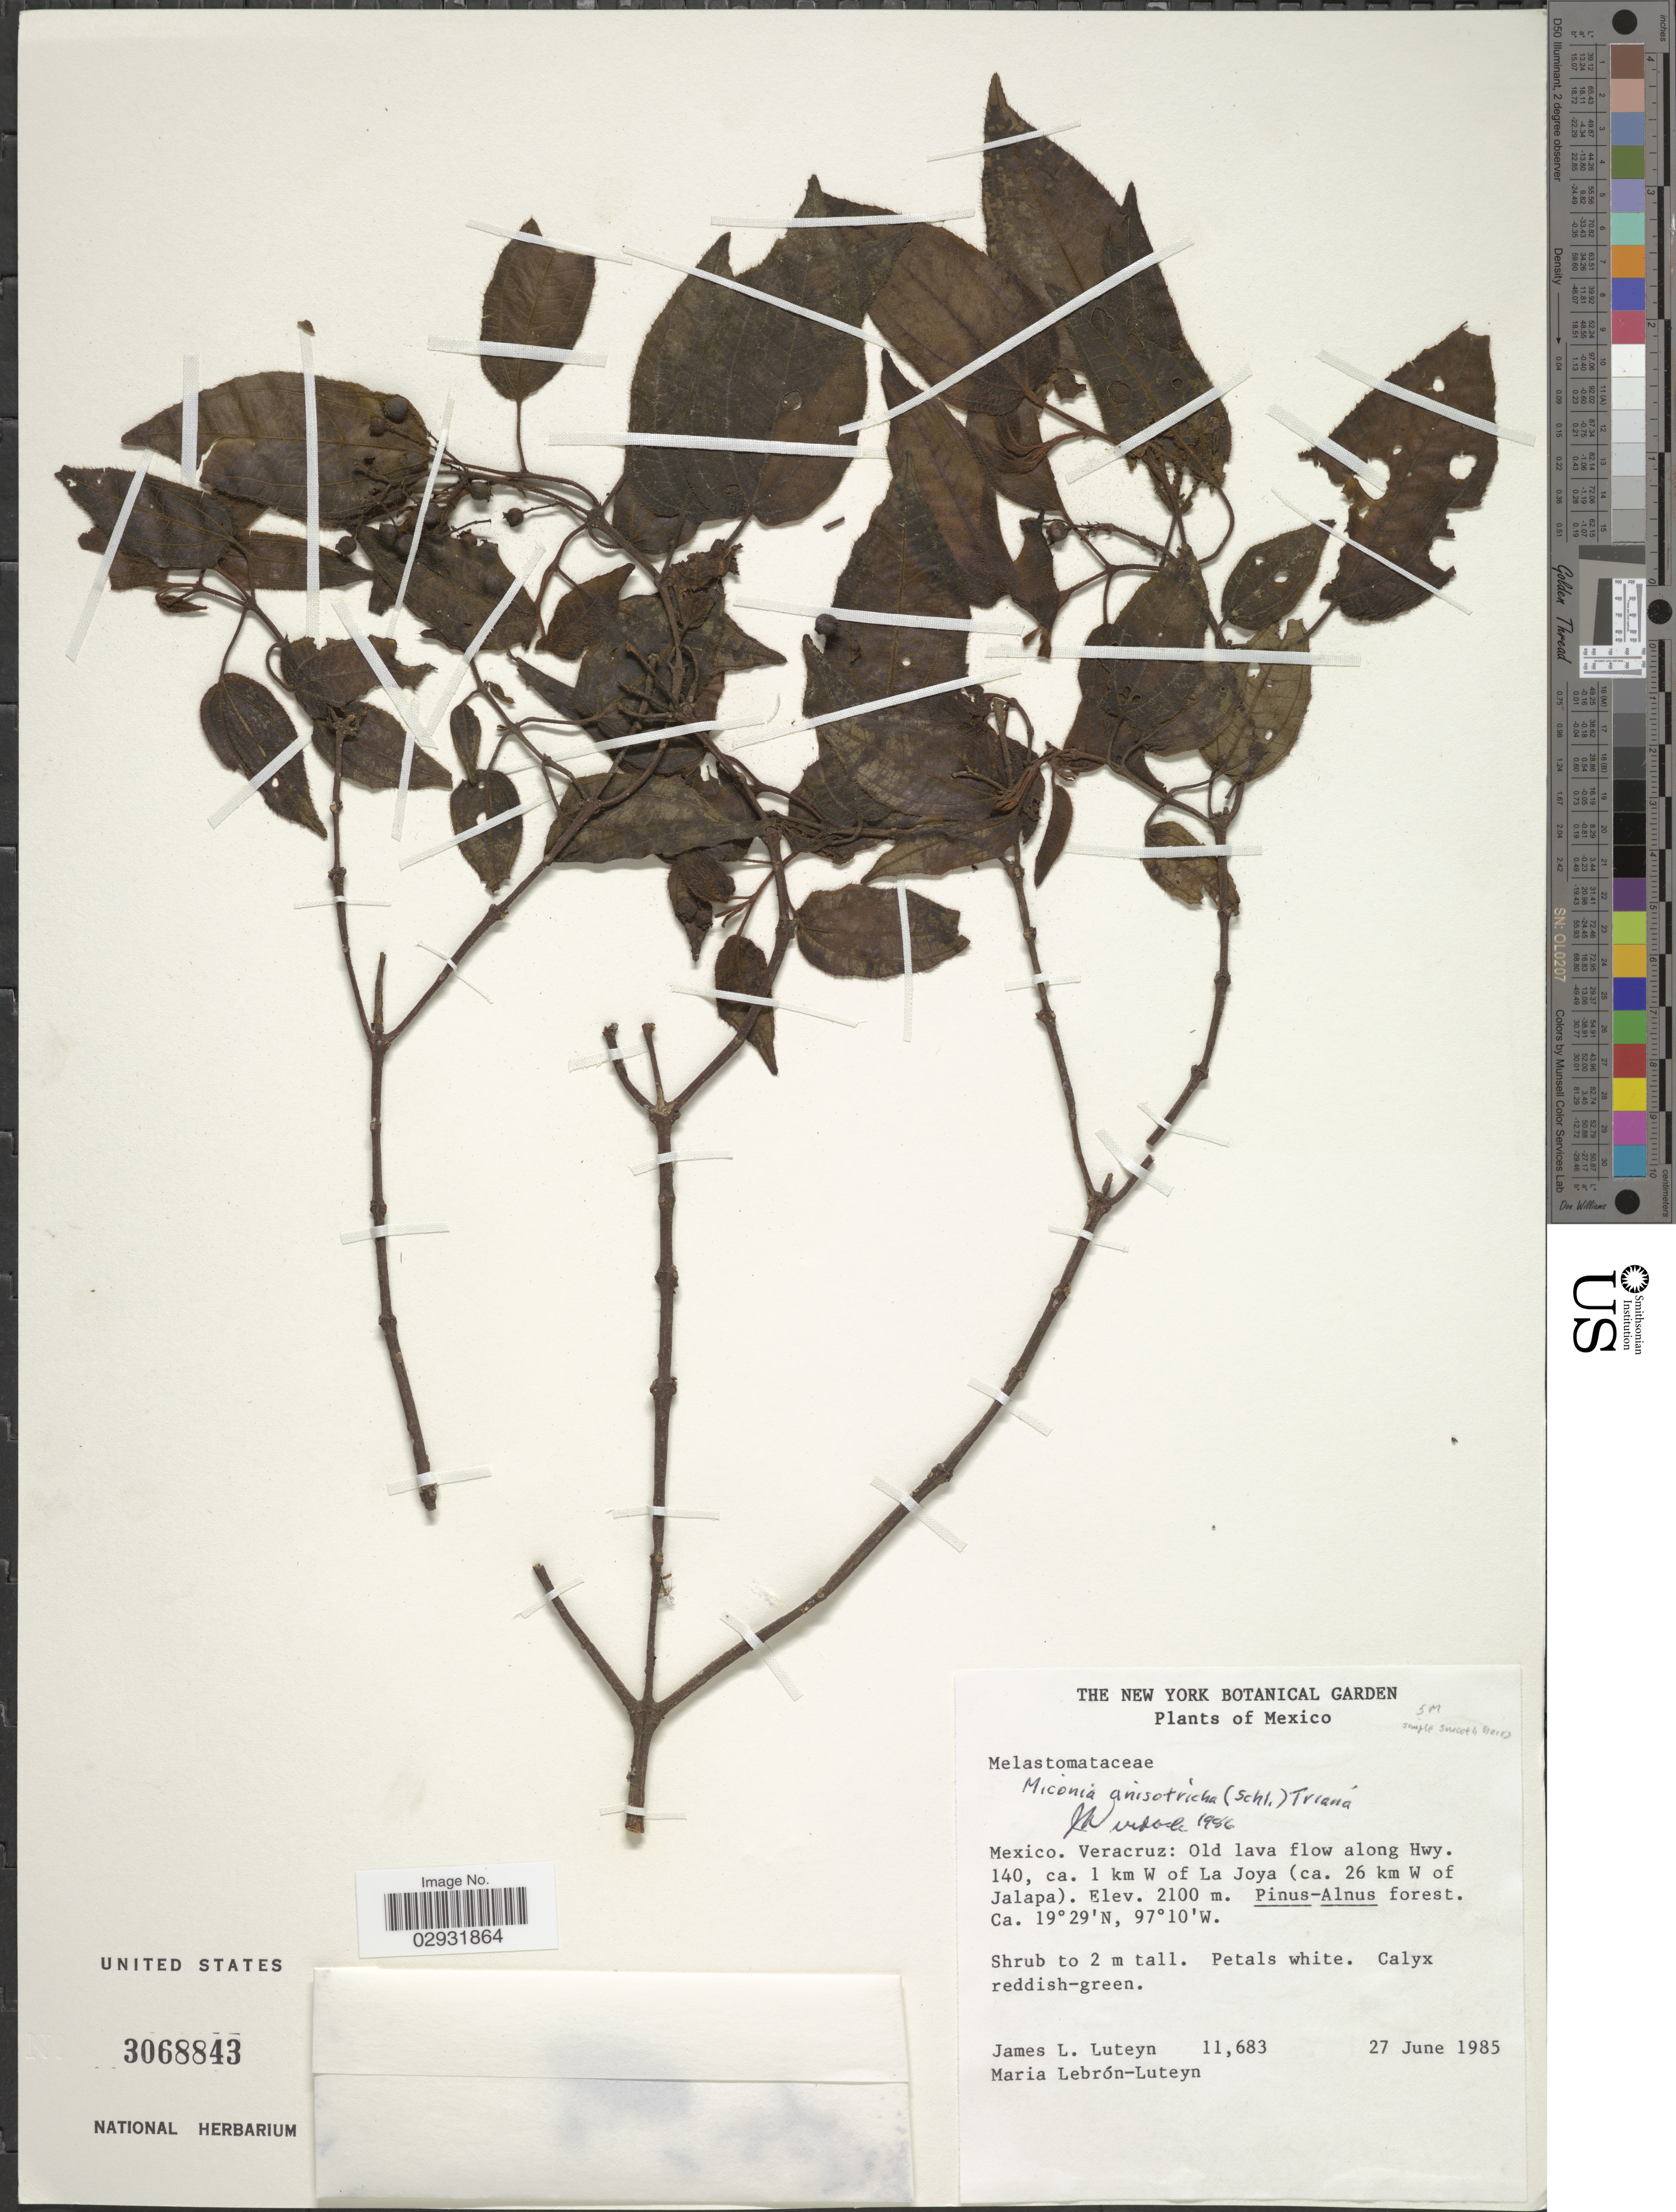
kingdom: Plantae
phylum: Tracheophyta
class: Magnoliopsida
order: Myrtales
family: Melastomataceae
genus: Miconia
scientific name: Miconia anisotricha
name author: (Schltdl.) Triana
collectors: J. L. Luteyn & M. L. Lebrón-Luteyn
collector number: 11683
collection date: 1985-06-27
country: Mexico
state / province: Veracruz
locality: Veracruz: Old lava flow along Hwy. 140, ca. 1 km W of La Joya (ca. 26 km W of Jalapa).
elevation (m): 2100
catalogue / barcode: US 3068843